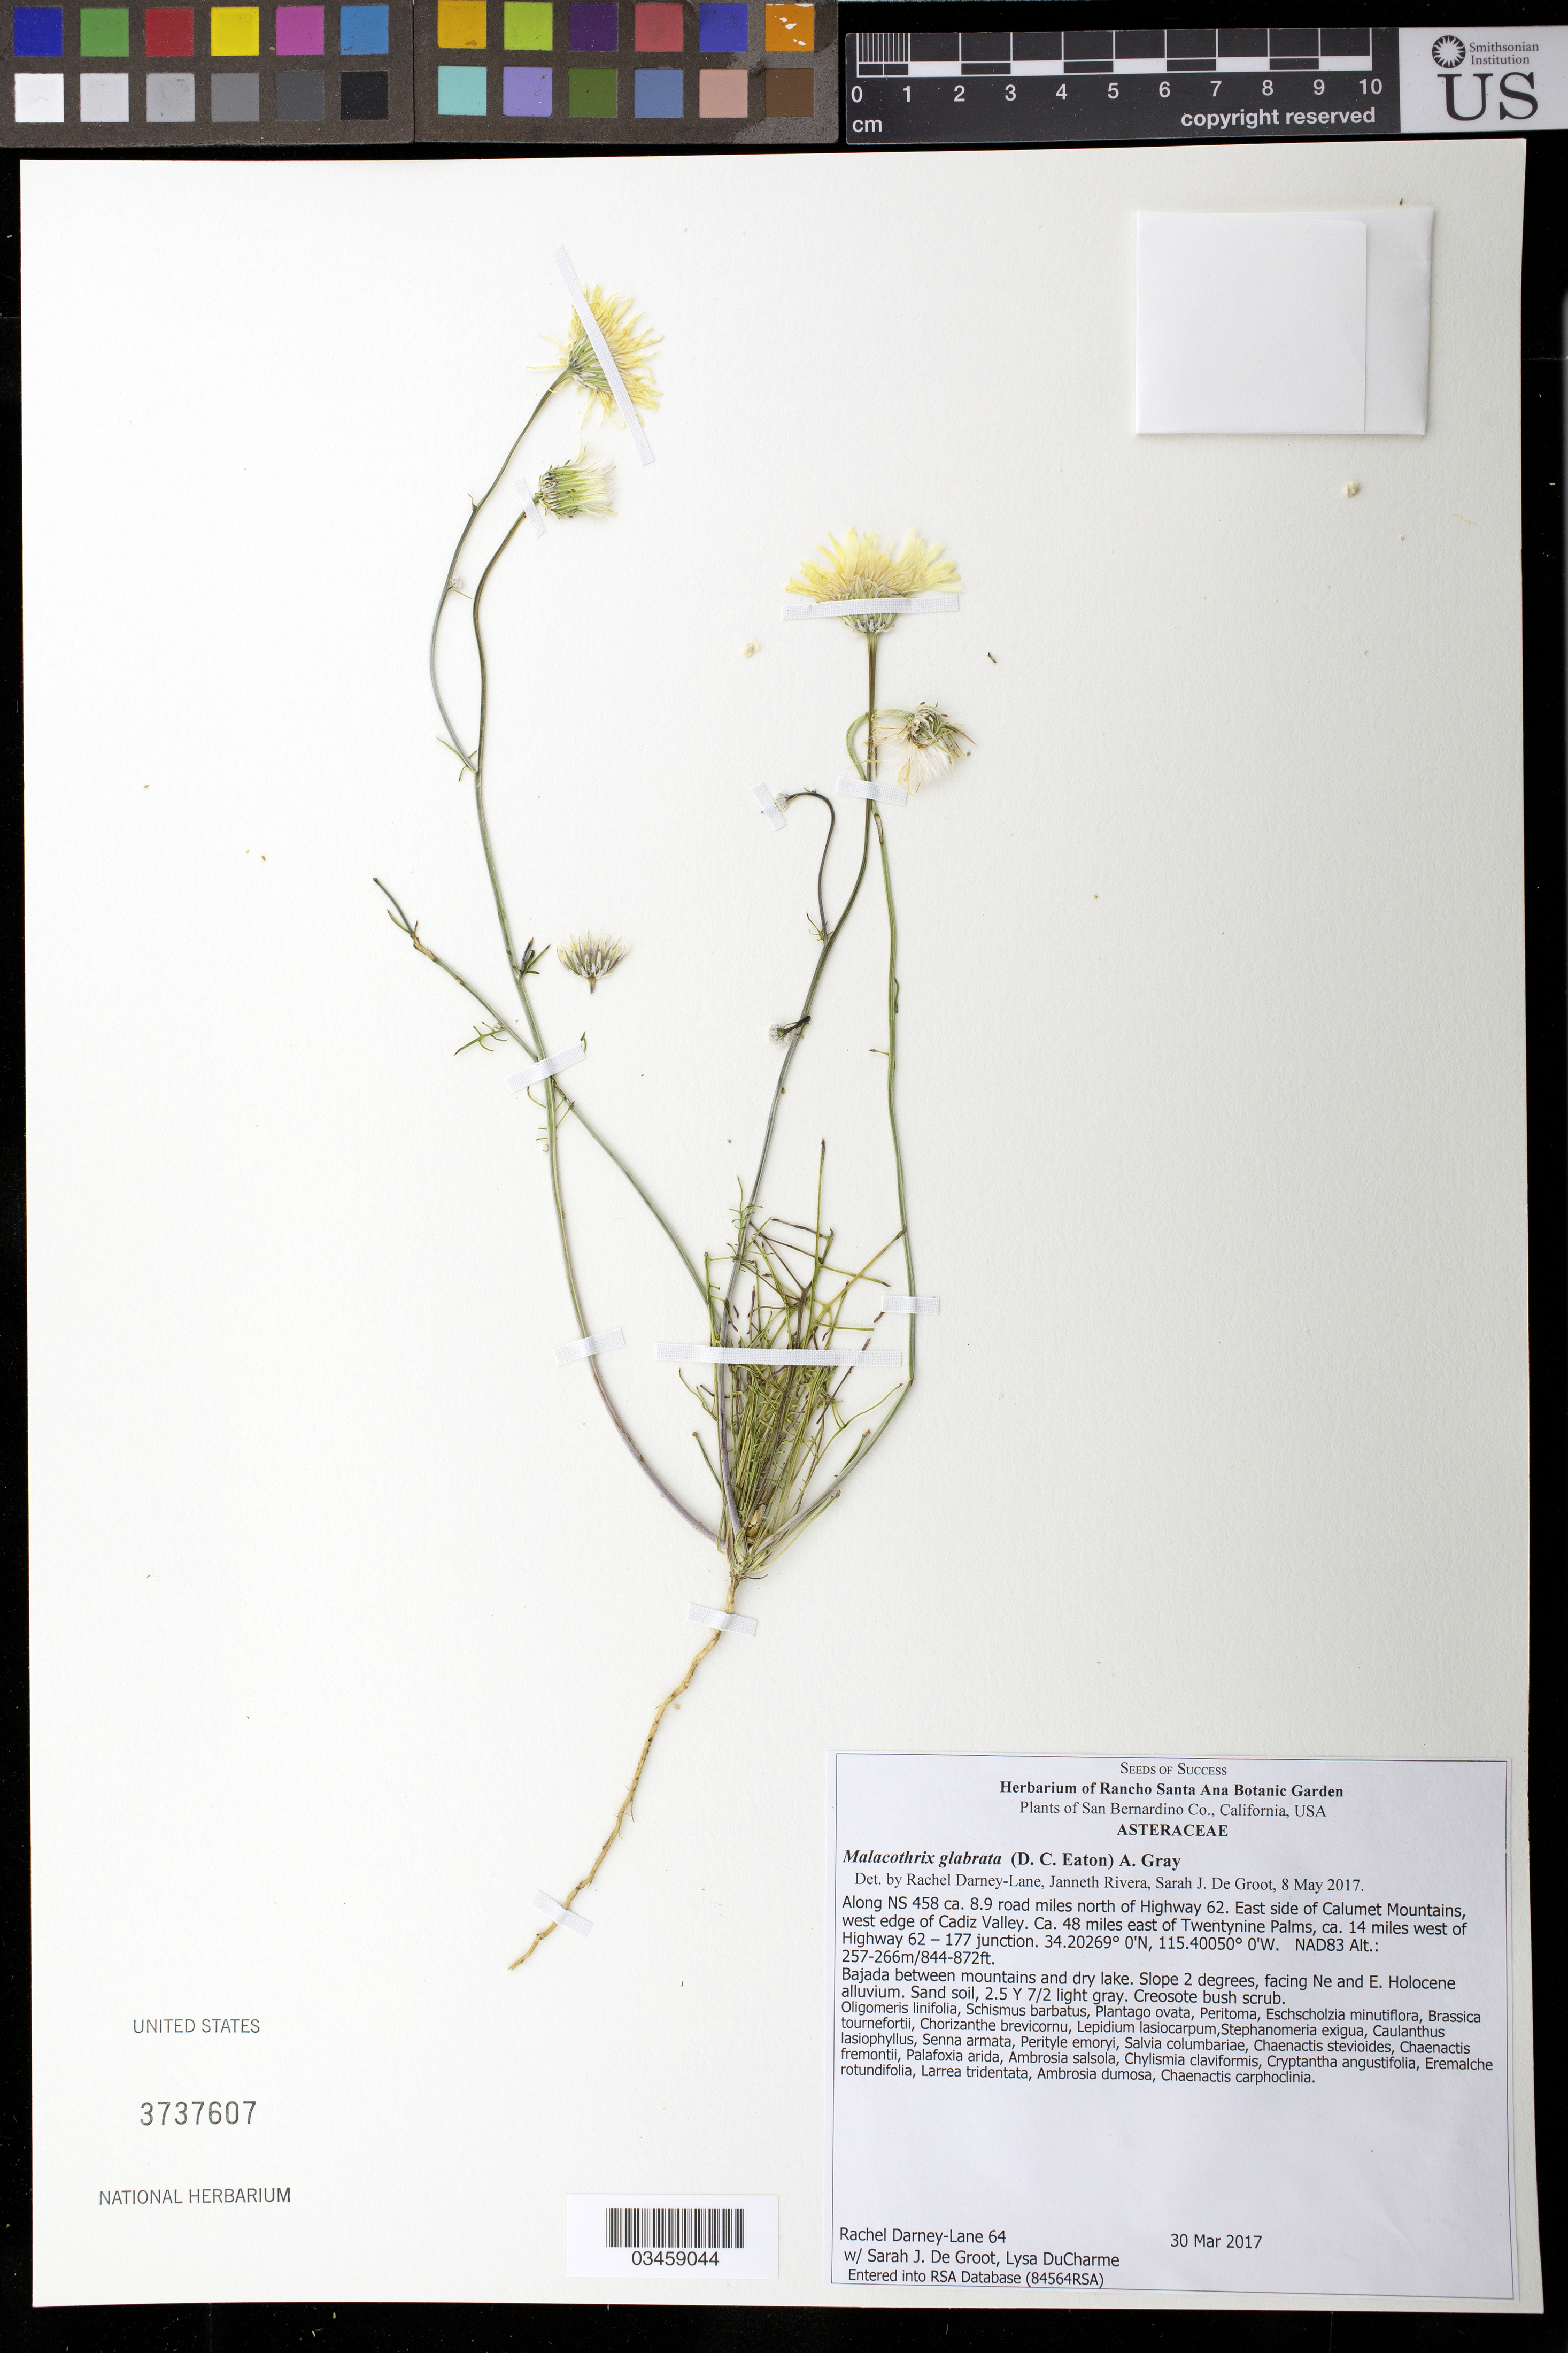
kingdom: Plantae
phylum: Tracheophyta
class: Magnoliopsida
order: Asterales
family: Asteraceae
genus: Malacothrix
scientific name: Malacothrix glabrata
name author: (A. Gray ex D.C. Eaton) A. Gray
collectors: R. Darney-Lane, S. De Groot & L. DuCharme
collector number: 64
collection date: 2017-03-30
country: United States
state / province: California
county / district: San Bernardino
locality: Along road NS 458, 8.9 road mi. N of Hwy 62, E side of Calumet Mts, W edge of Cadiz Valley, 48 mi. E of Twentynine Palms, 14 mi. W of Hwy 62-177 jct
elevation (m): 257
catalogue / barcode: US 3737607